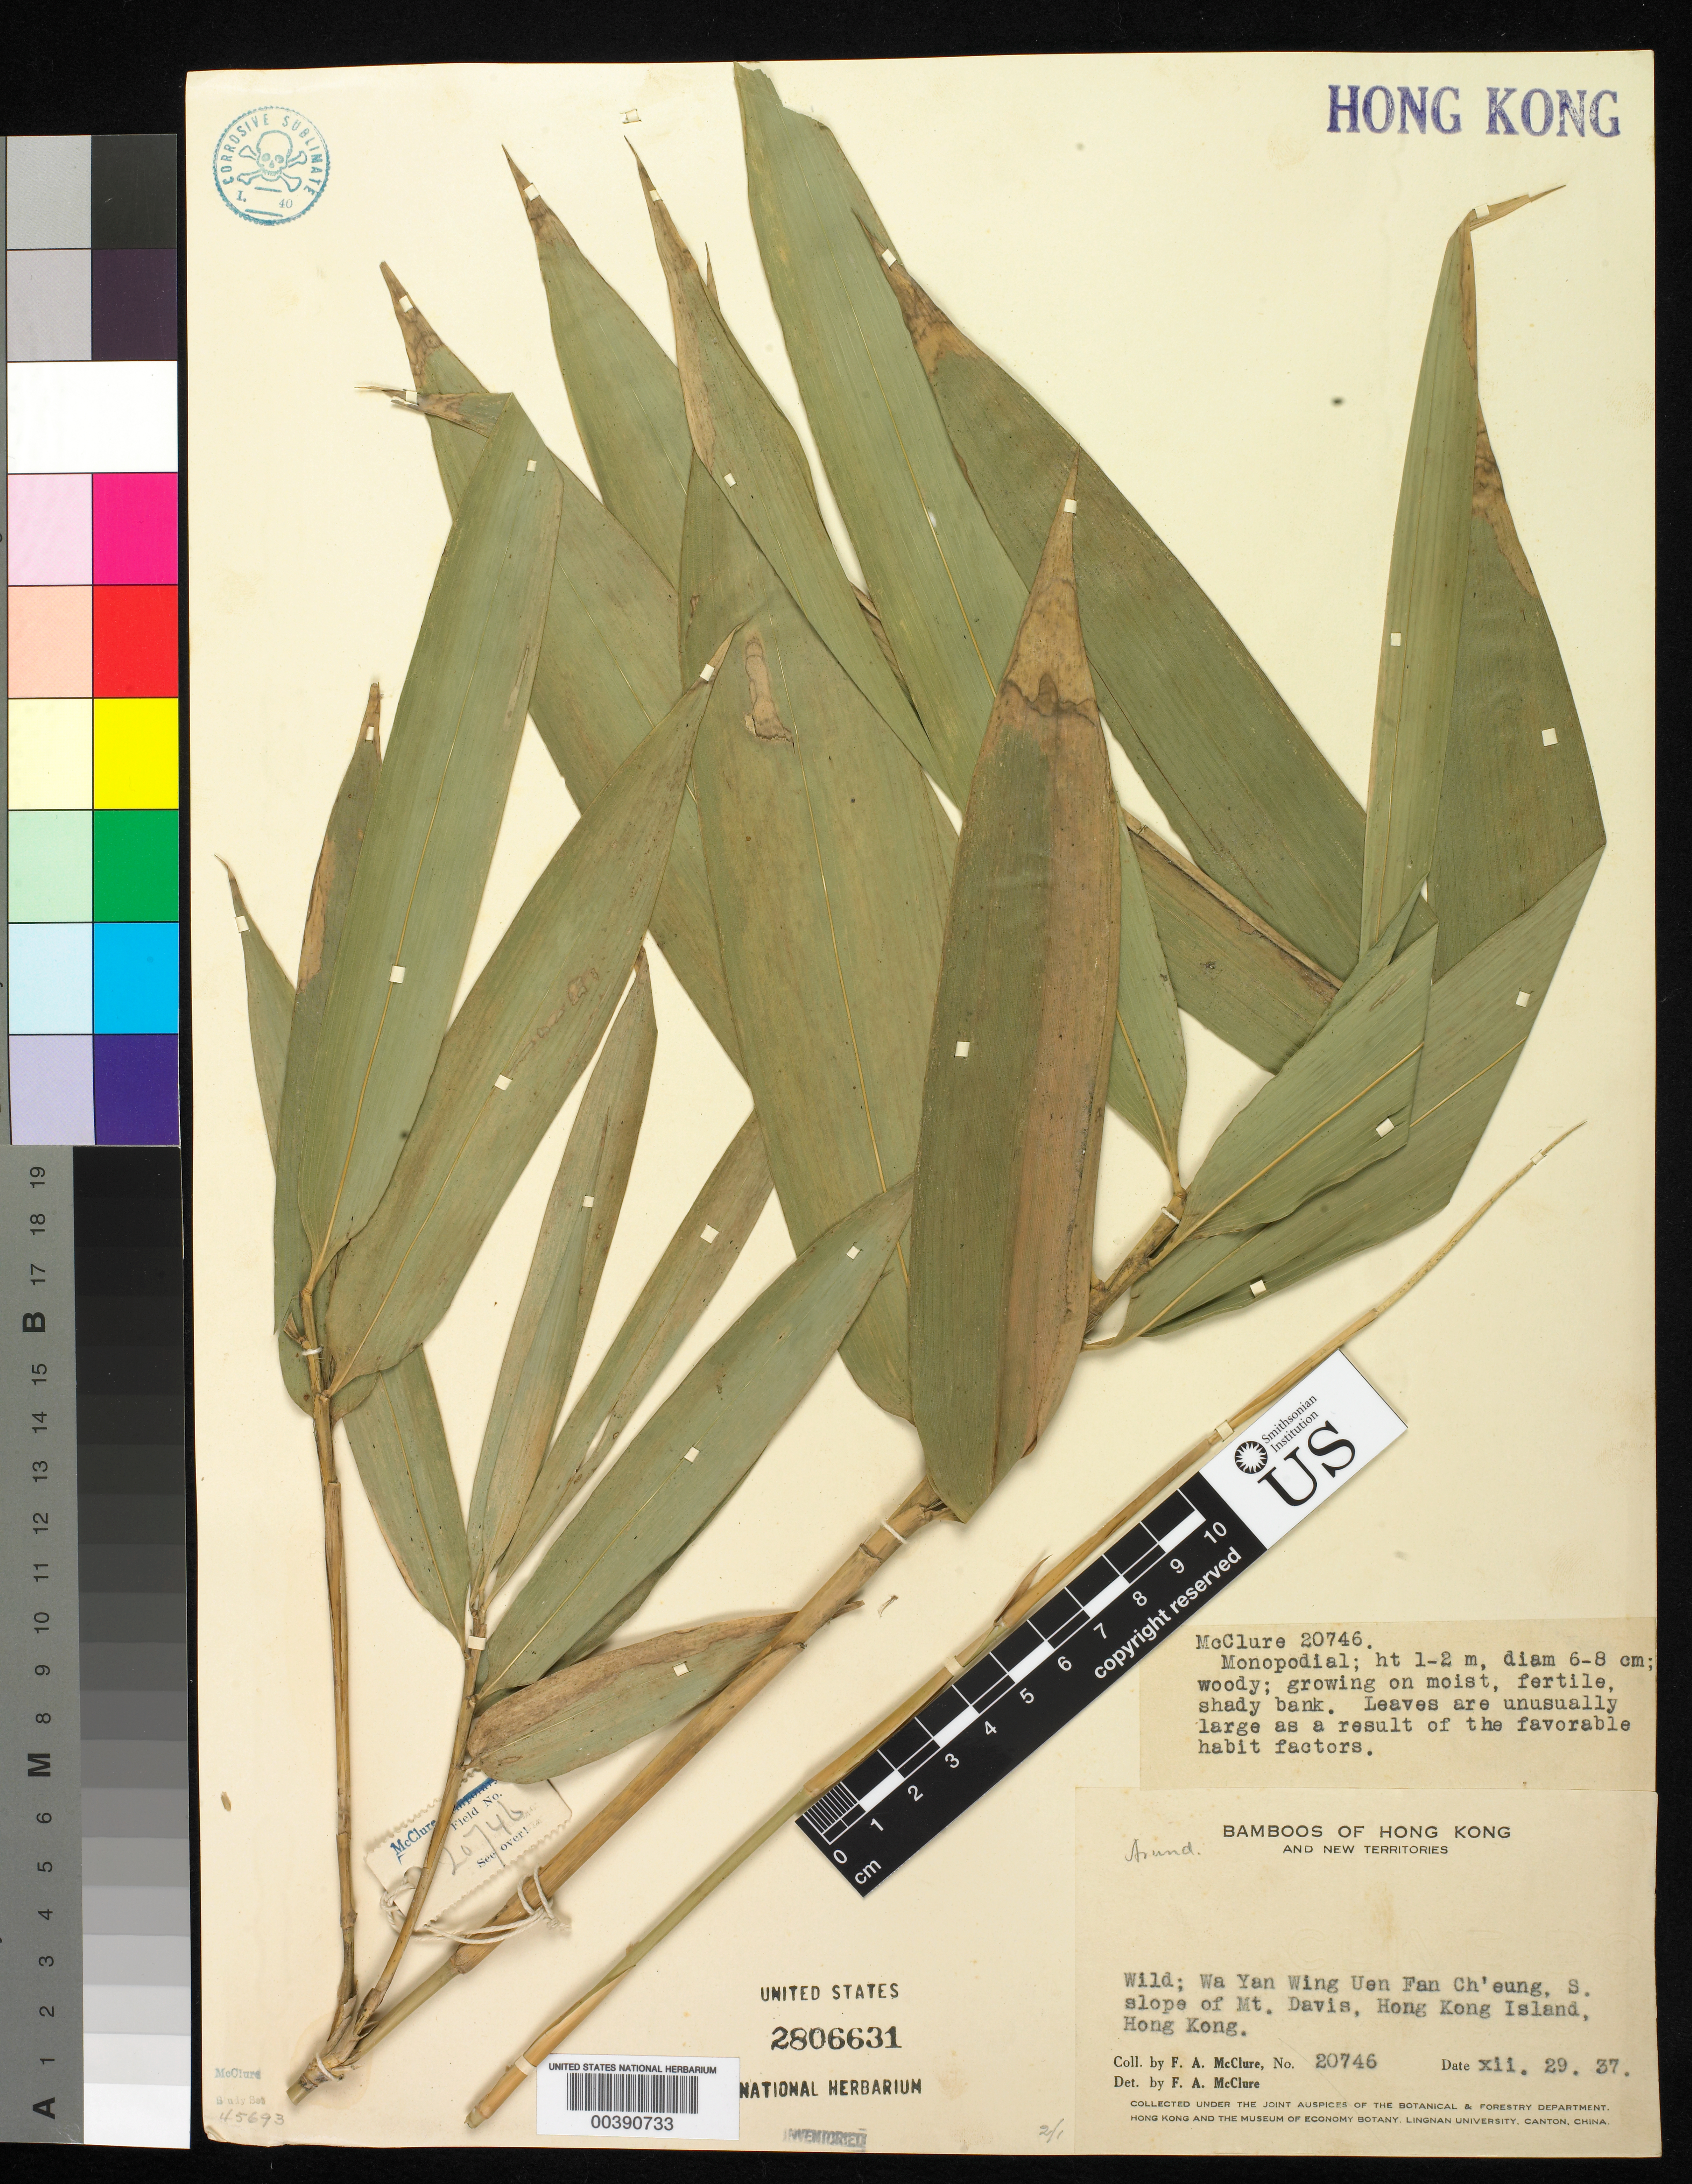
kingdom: Plantae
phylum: Tracheophyta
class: Liliopsida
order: Poales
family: Poaceae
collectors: F. A. McClure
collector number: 20746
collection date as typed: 29 Dec 1937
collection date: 1937-12-29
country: China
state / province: Hong Kong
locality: Mt. davis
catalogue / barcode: US 2806631